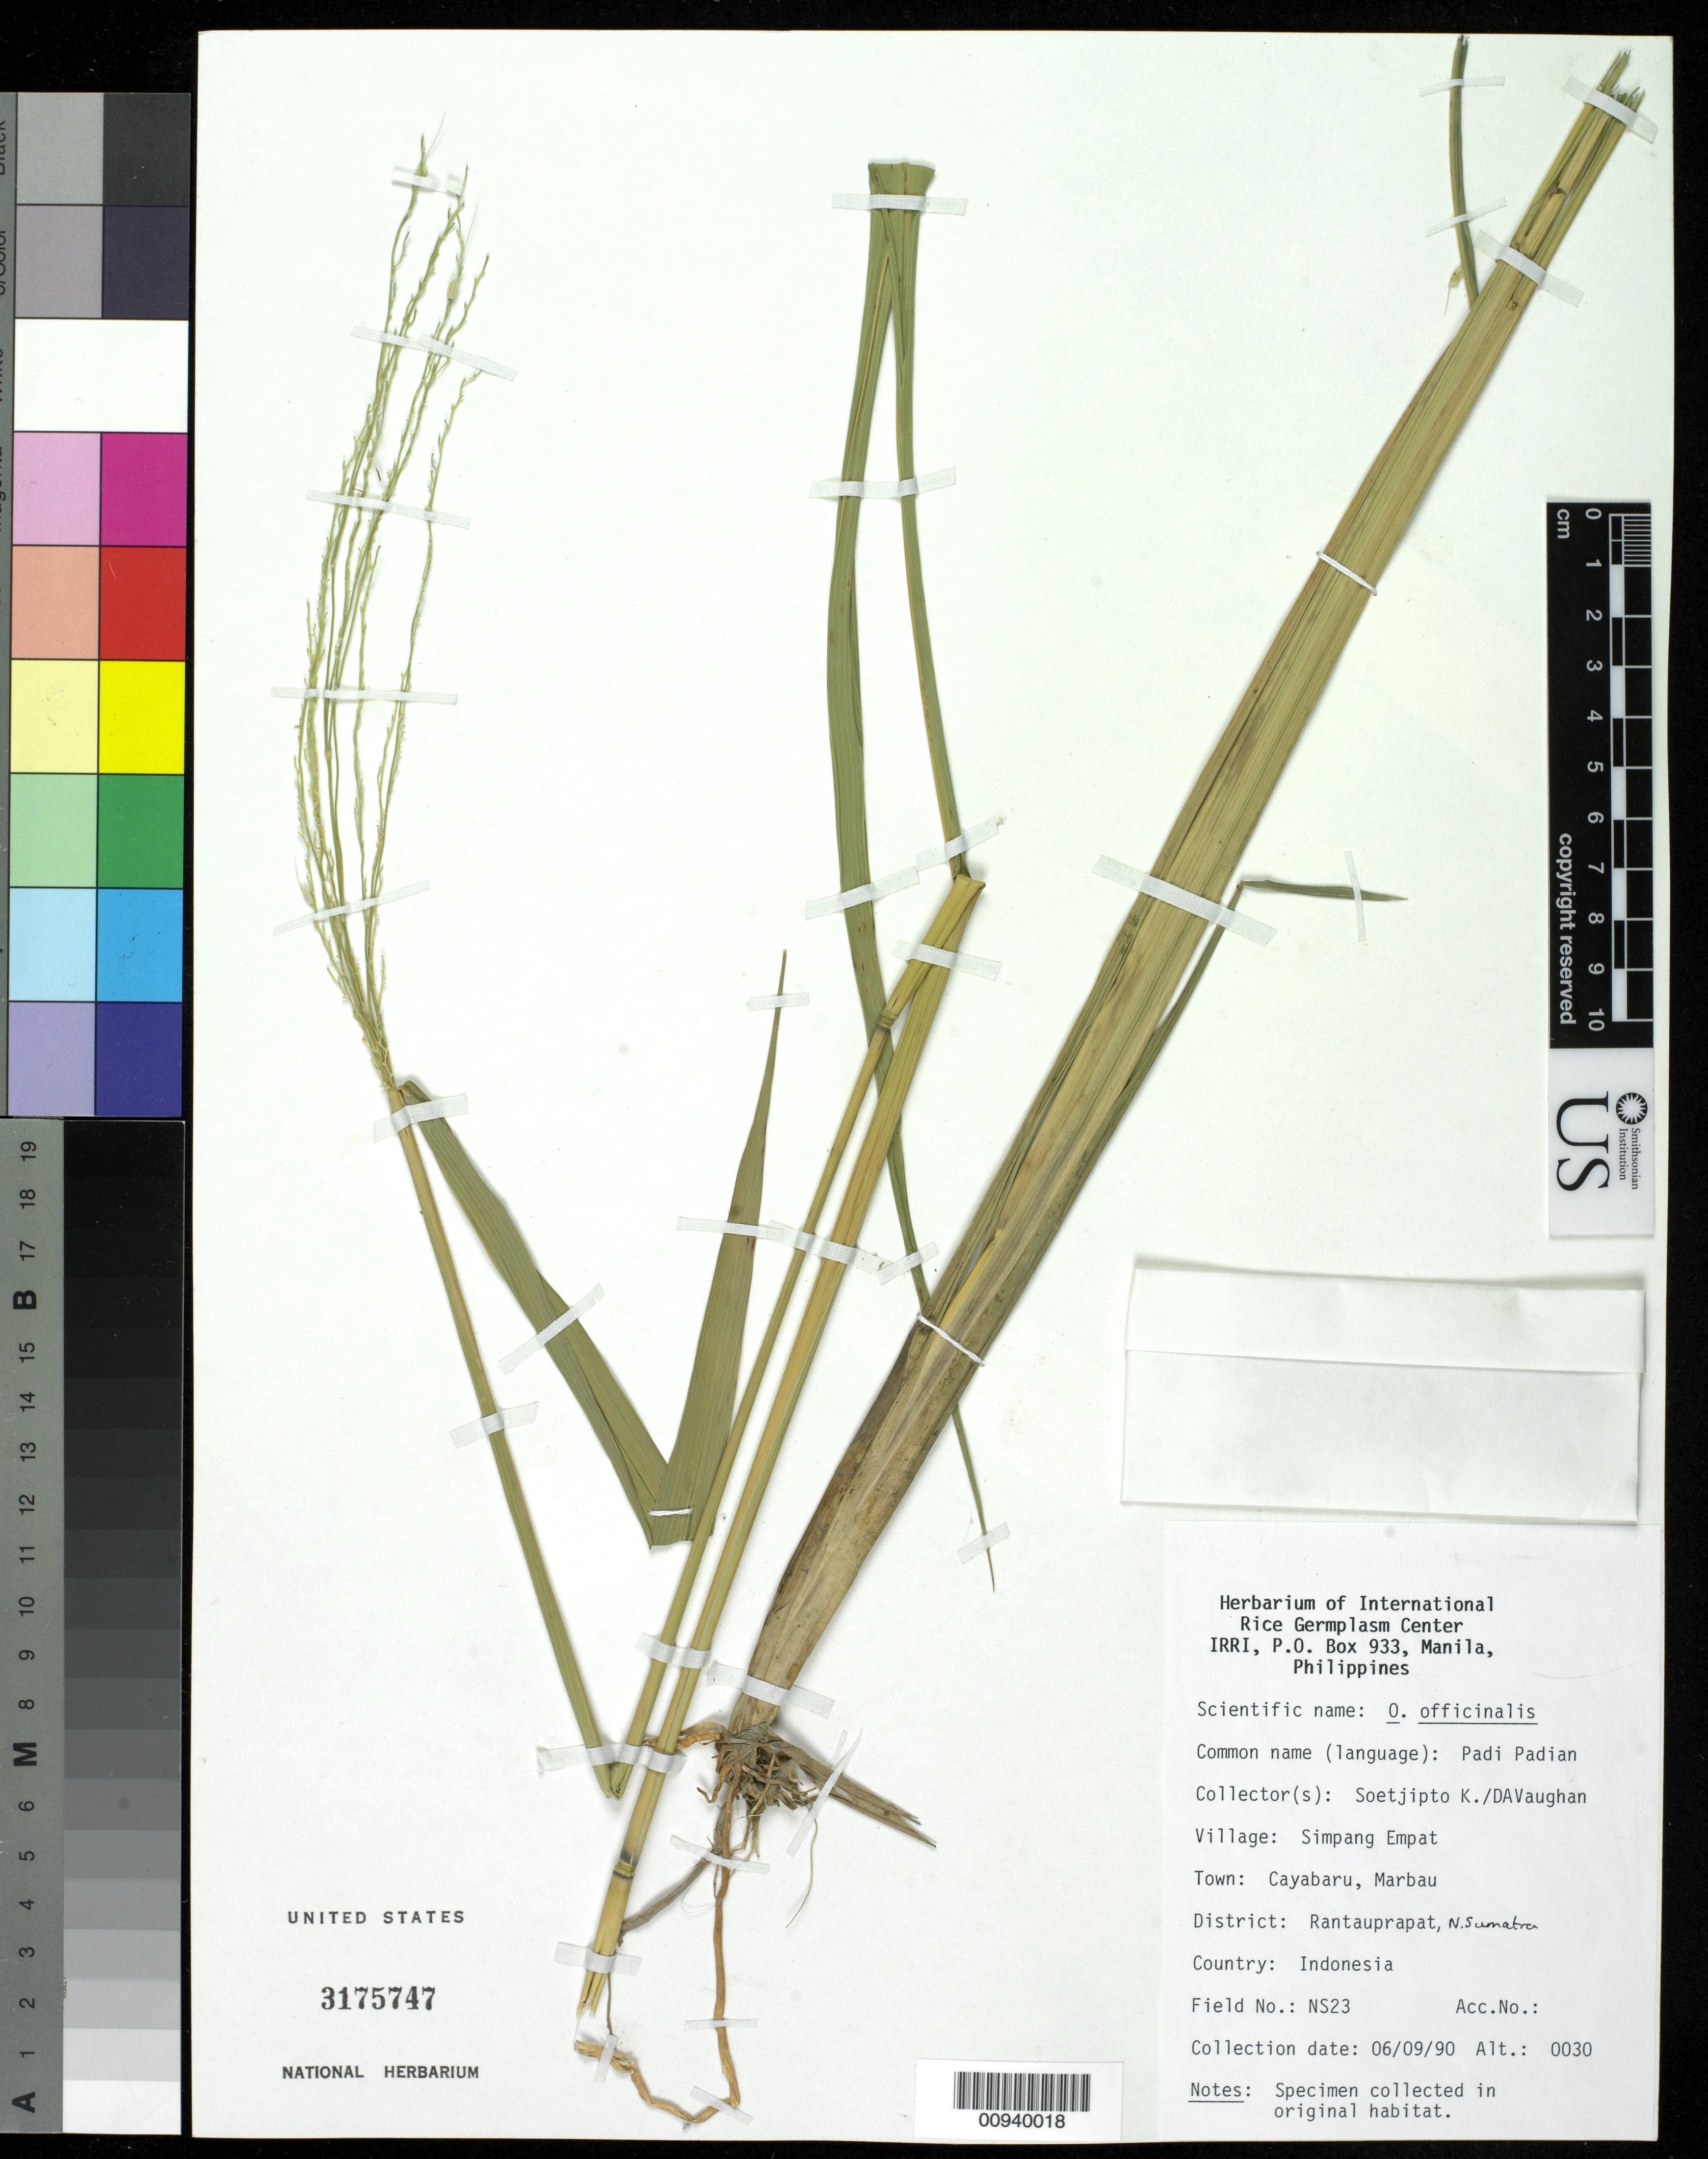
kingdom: Plantae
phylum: Tracheophyta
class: Liliopsida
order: Poales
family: Poaceae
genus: Oryza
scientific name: Oryza officinalis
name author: Wall.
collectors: -. Soetjipto & D. Vaughan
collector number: NS 23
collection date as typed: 09 Jun 1990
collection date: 1990-06-09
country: Indonesia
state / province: Sumatra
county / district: North Sumatra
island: Sumatra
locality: Rantauprapat, Cayabaru Marbau, Simpang Empat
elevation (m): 30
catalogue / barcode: US 3175747